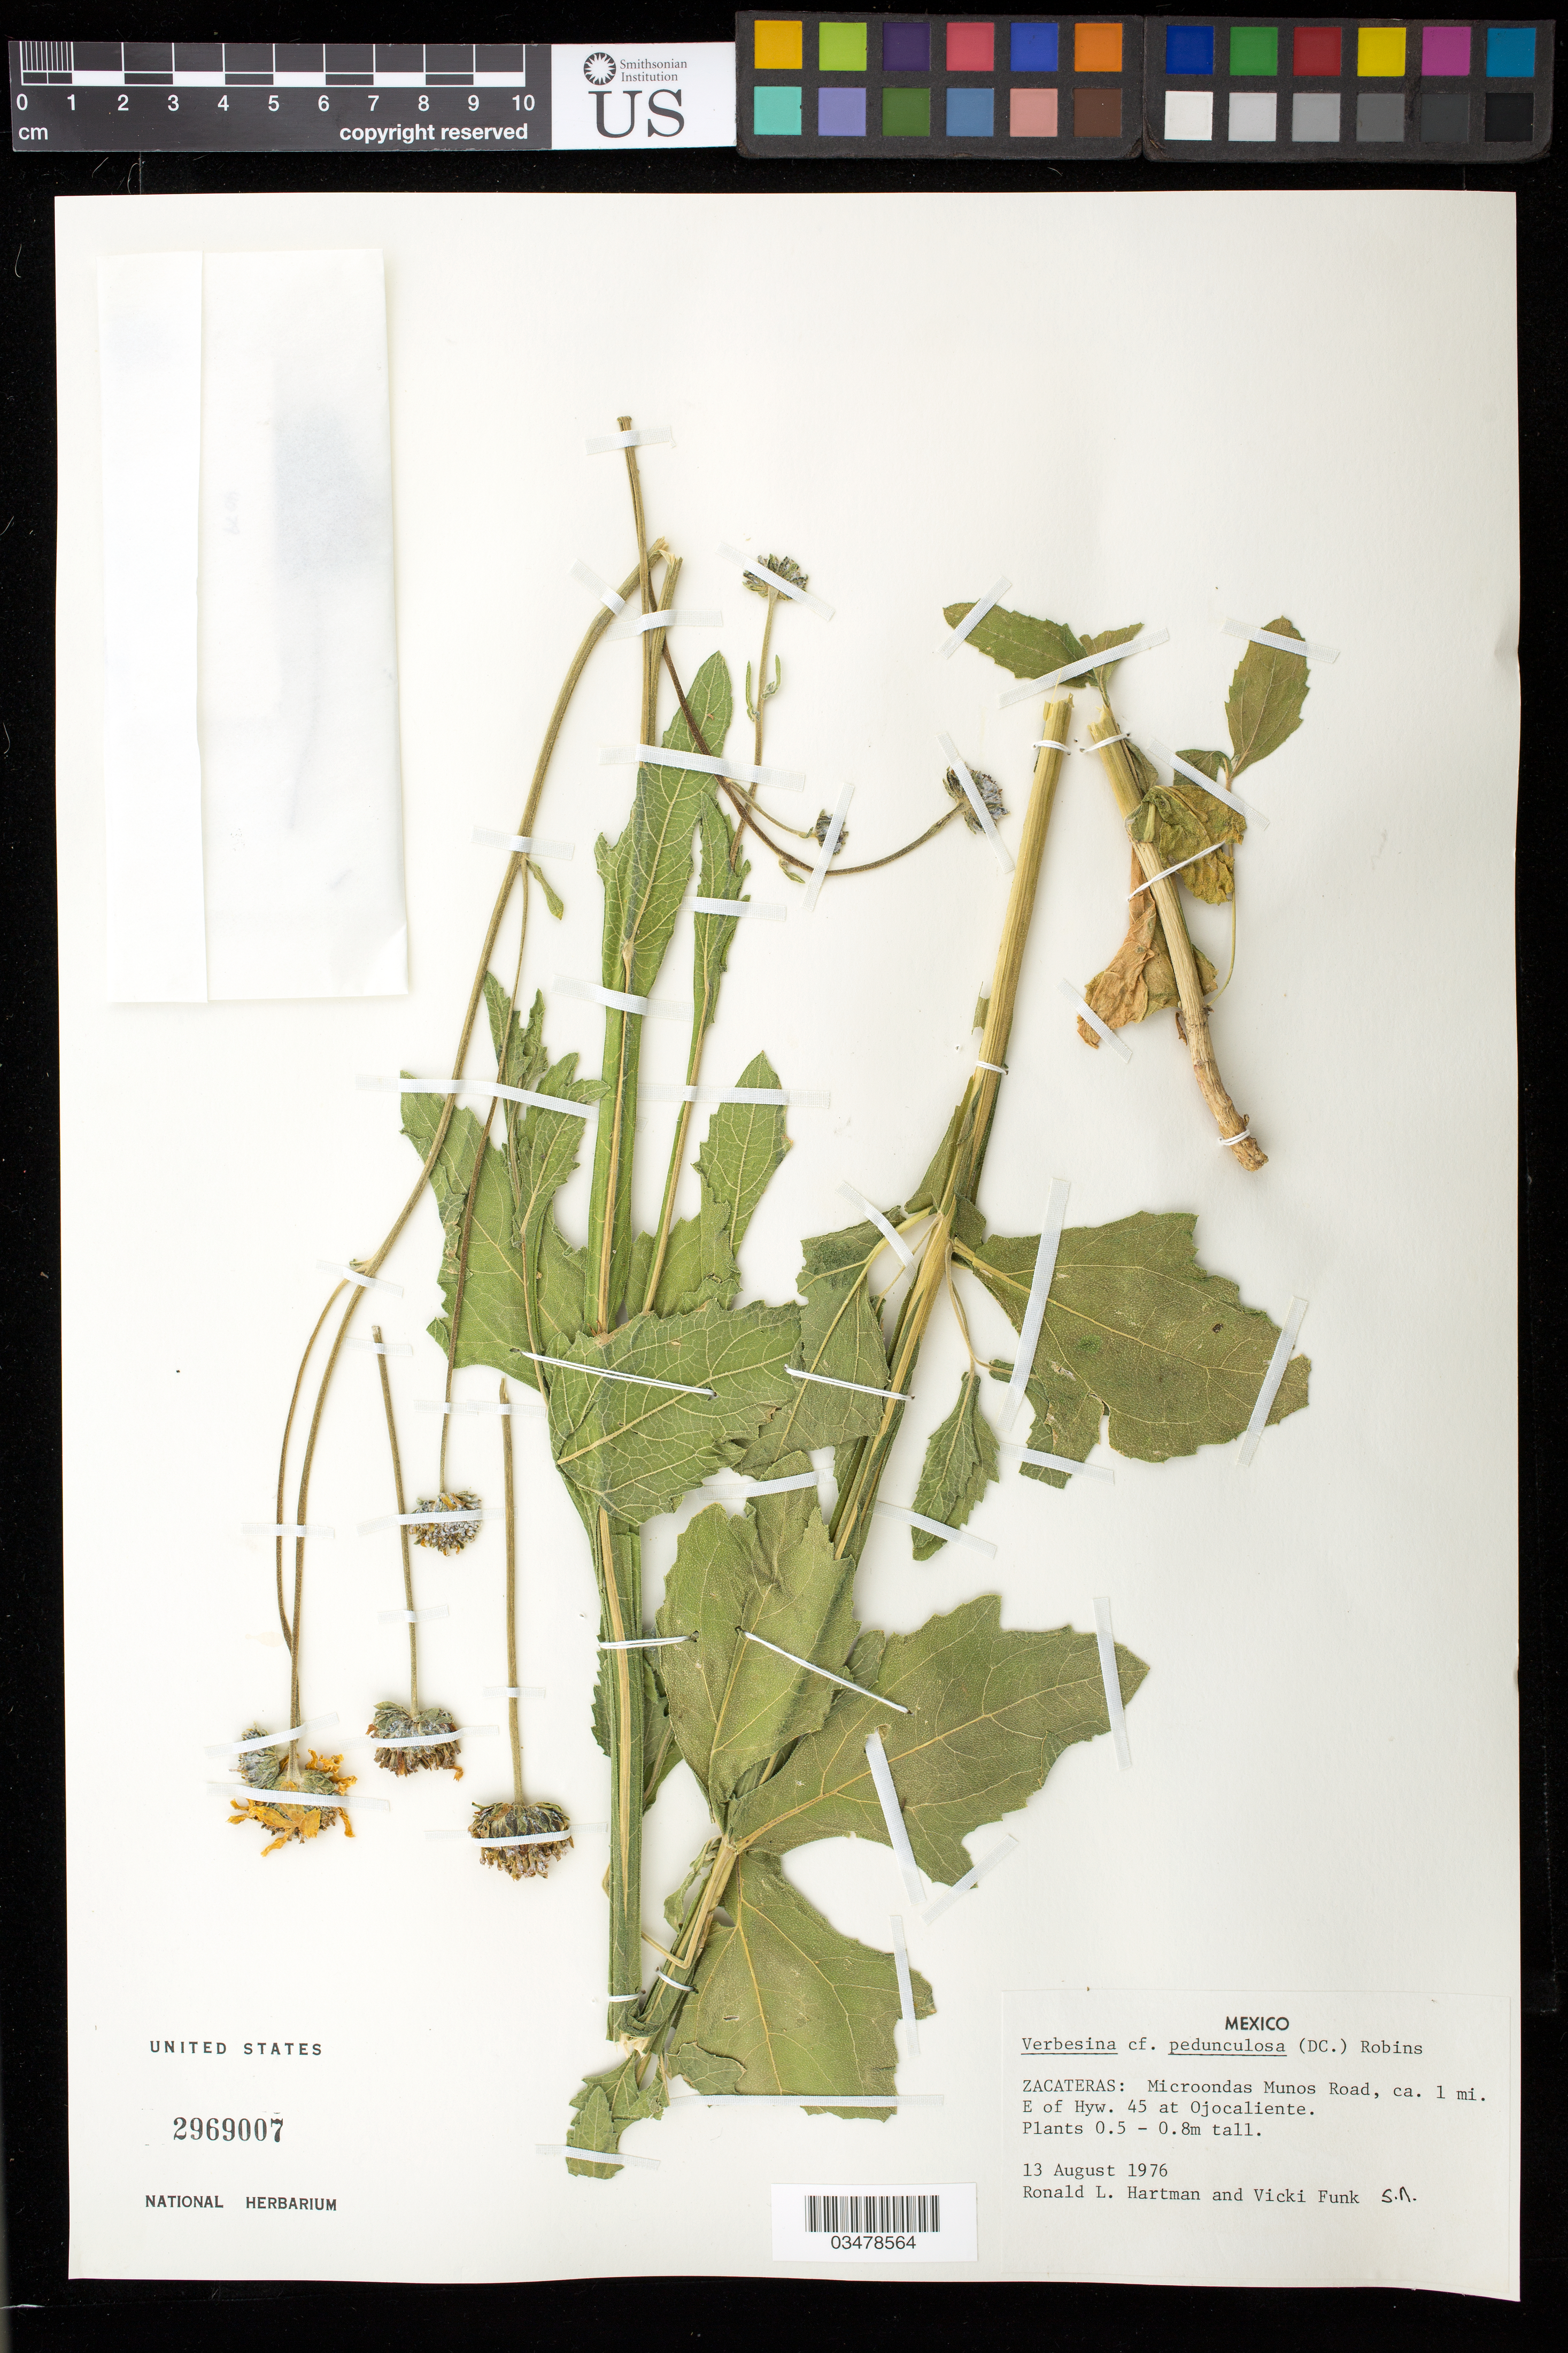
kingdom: Plantae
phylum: Tracheophyta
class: Magnoliopsida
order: Asterales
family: Asteraceae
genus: Verbesina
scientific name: Verbesina pedunculosa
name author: (DC.) B.L. Rob.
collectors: R. L. Hartman & V. Funk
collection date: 1976-08-13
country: Mexico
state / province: Zacatecas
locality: Microondas Muños road, ca 1 m E of Hwy. 45 at Ojocaliente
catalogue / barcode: US 2969007